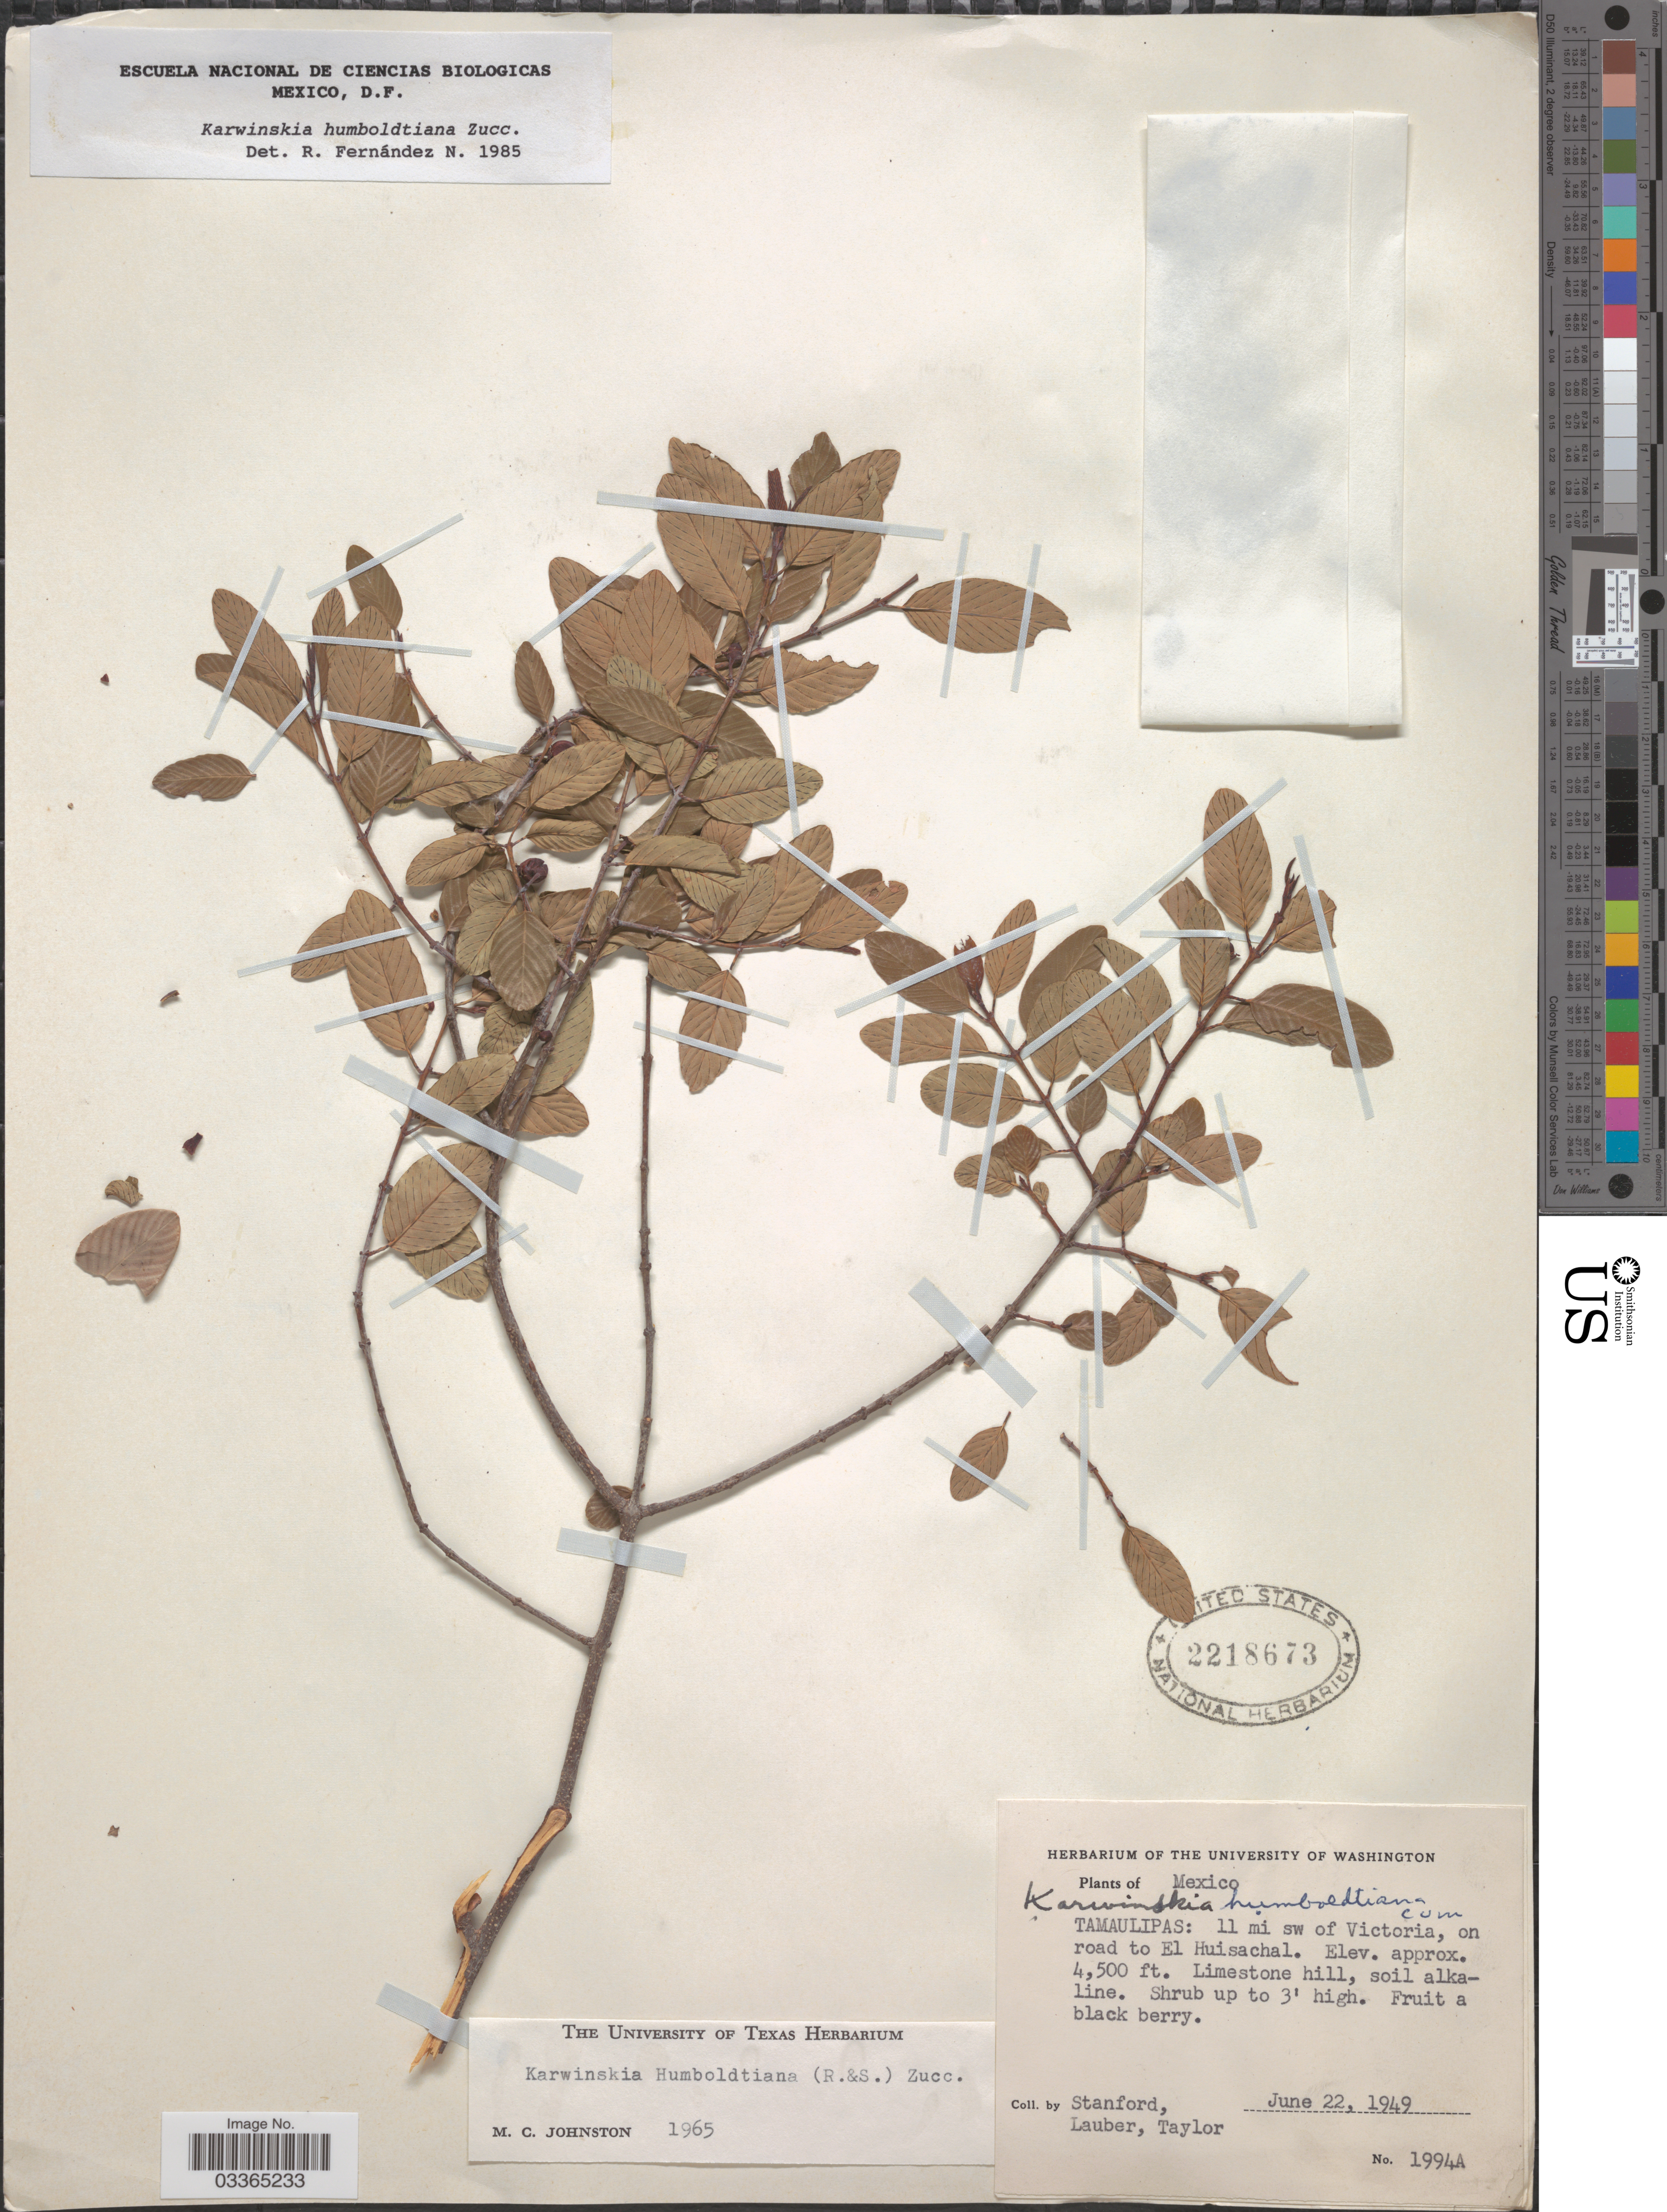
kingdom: Plantae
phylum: Tracheophyta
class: Magnoliopsida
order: Rosales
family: Rhamnaceae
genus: Karwinskia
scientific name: Karwinskia humboldtiana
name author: (Schult.) Zucc.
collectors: -. Stanford, Lauber, -- & -- Taylor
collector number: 1994A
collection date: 1949-06-22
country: Mexico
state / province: Tamaulipas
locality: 11 mi sw of Victoria, on road to El Huisachal.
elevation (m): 1372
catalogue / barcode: US 2218673